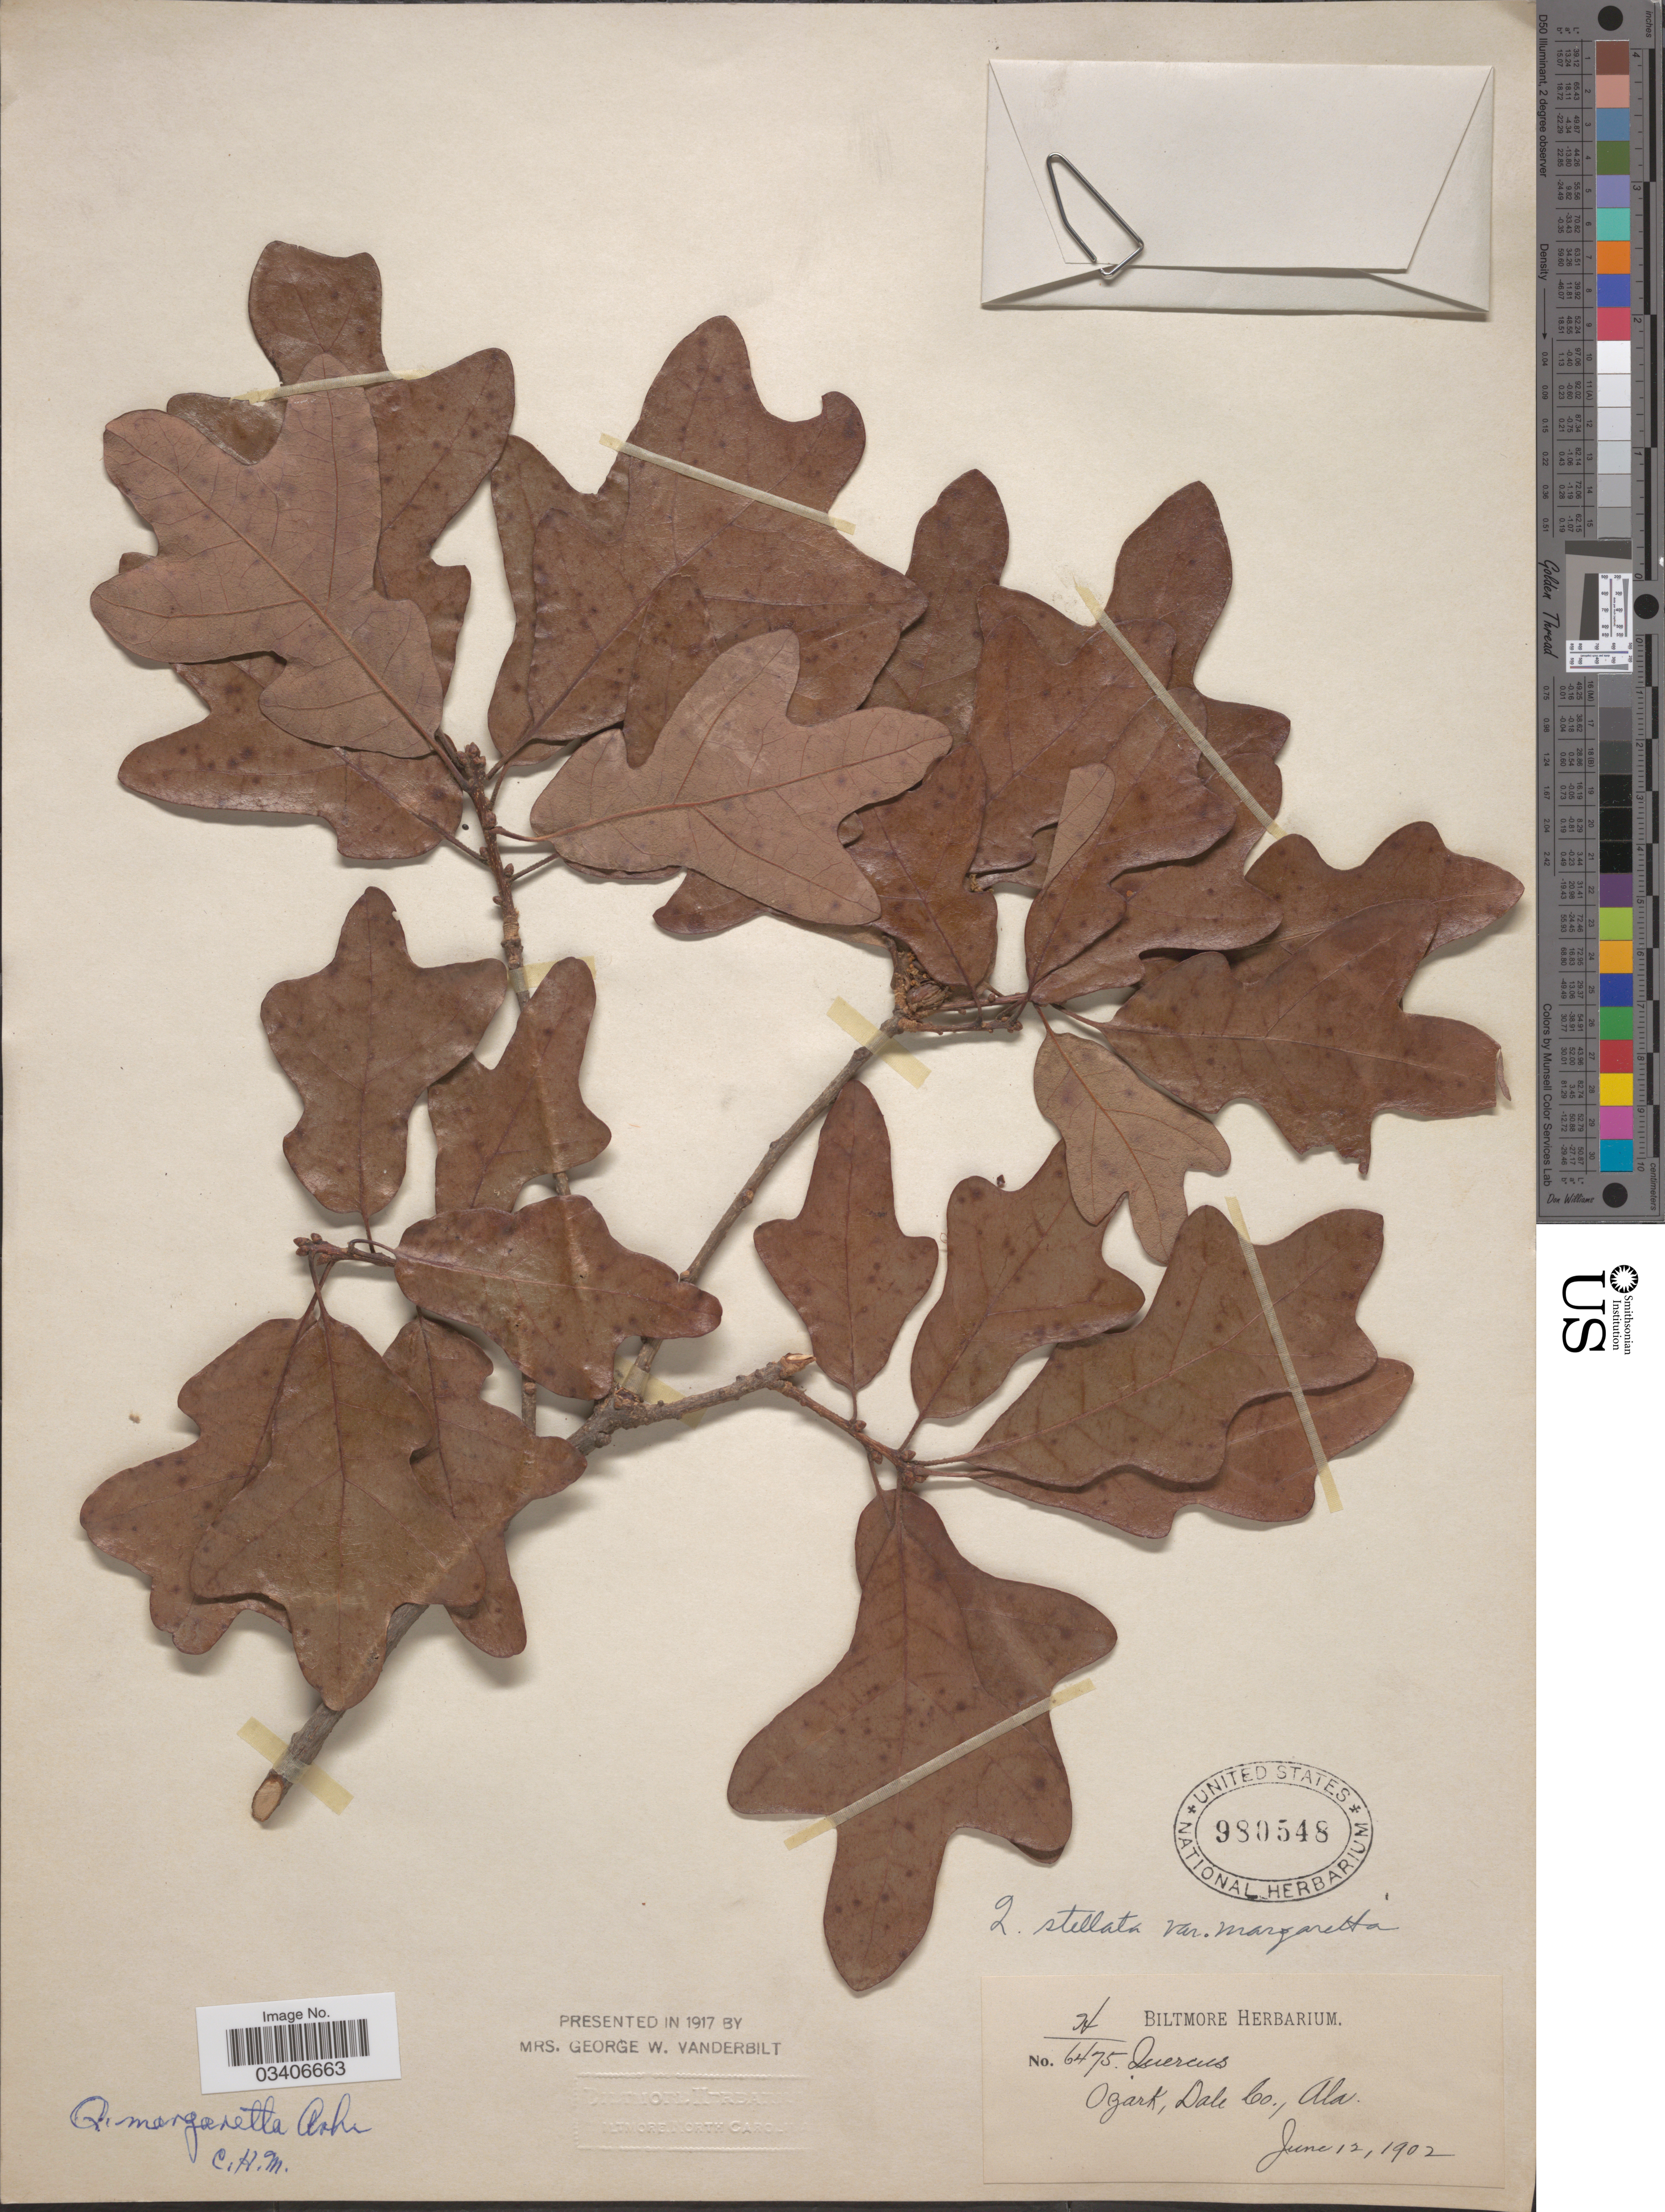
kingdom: Plantae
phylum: Tracheophyta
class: Magnoliopsida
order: Fagales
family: Fagaceae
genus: Quercus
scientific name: Quercus margarettae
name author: Ashe ex Small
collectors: ex herb. Biltmore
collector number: H/6475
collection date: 1902-06-12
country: United States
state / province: Alabama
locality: Ozark, Dale Co.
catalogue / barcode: US 980548